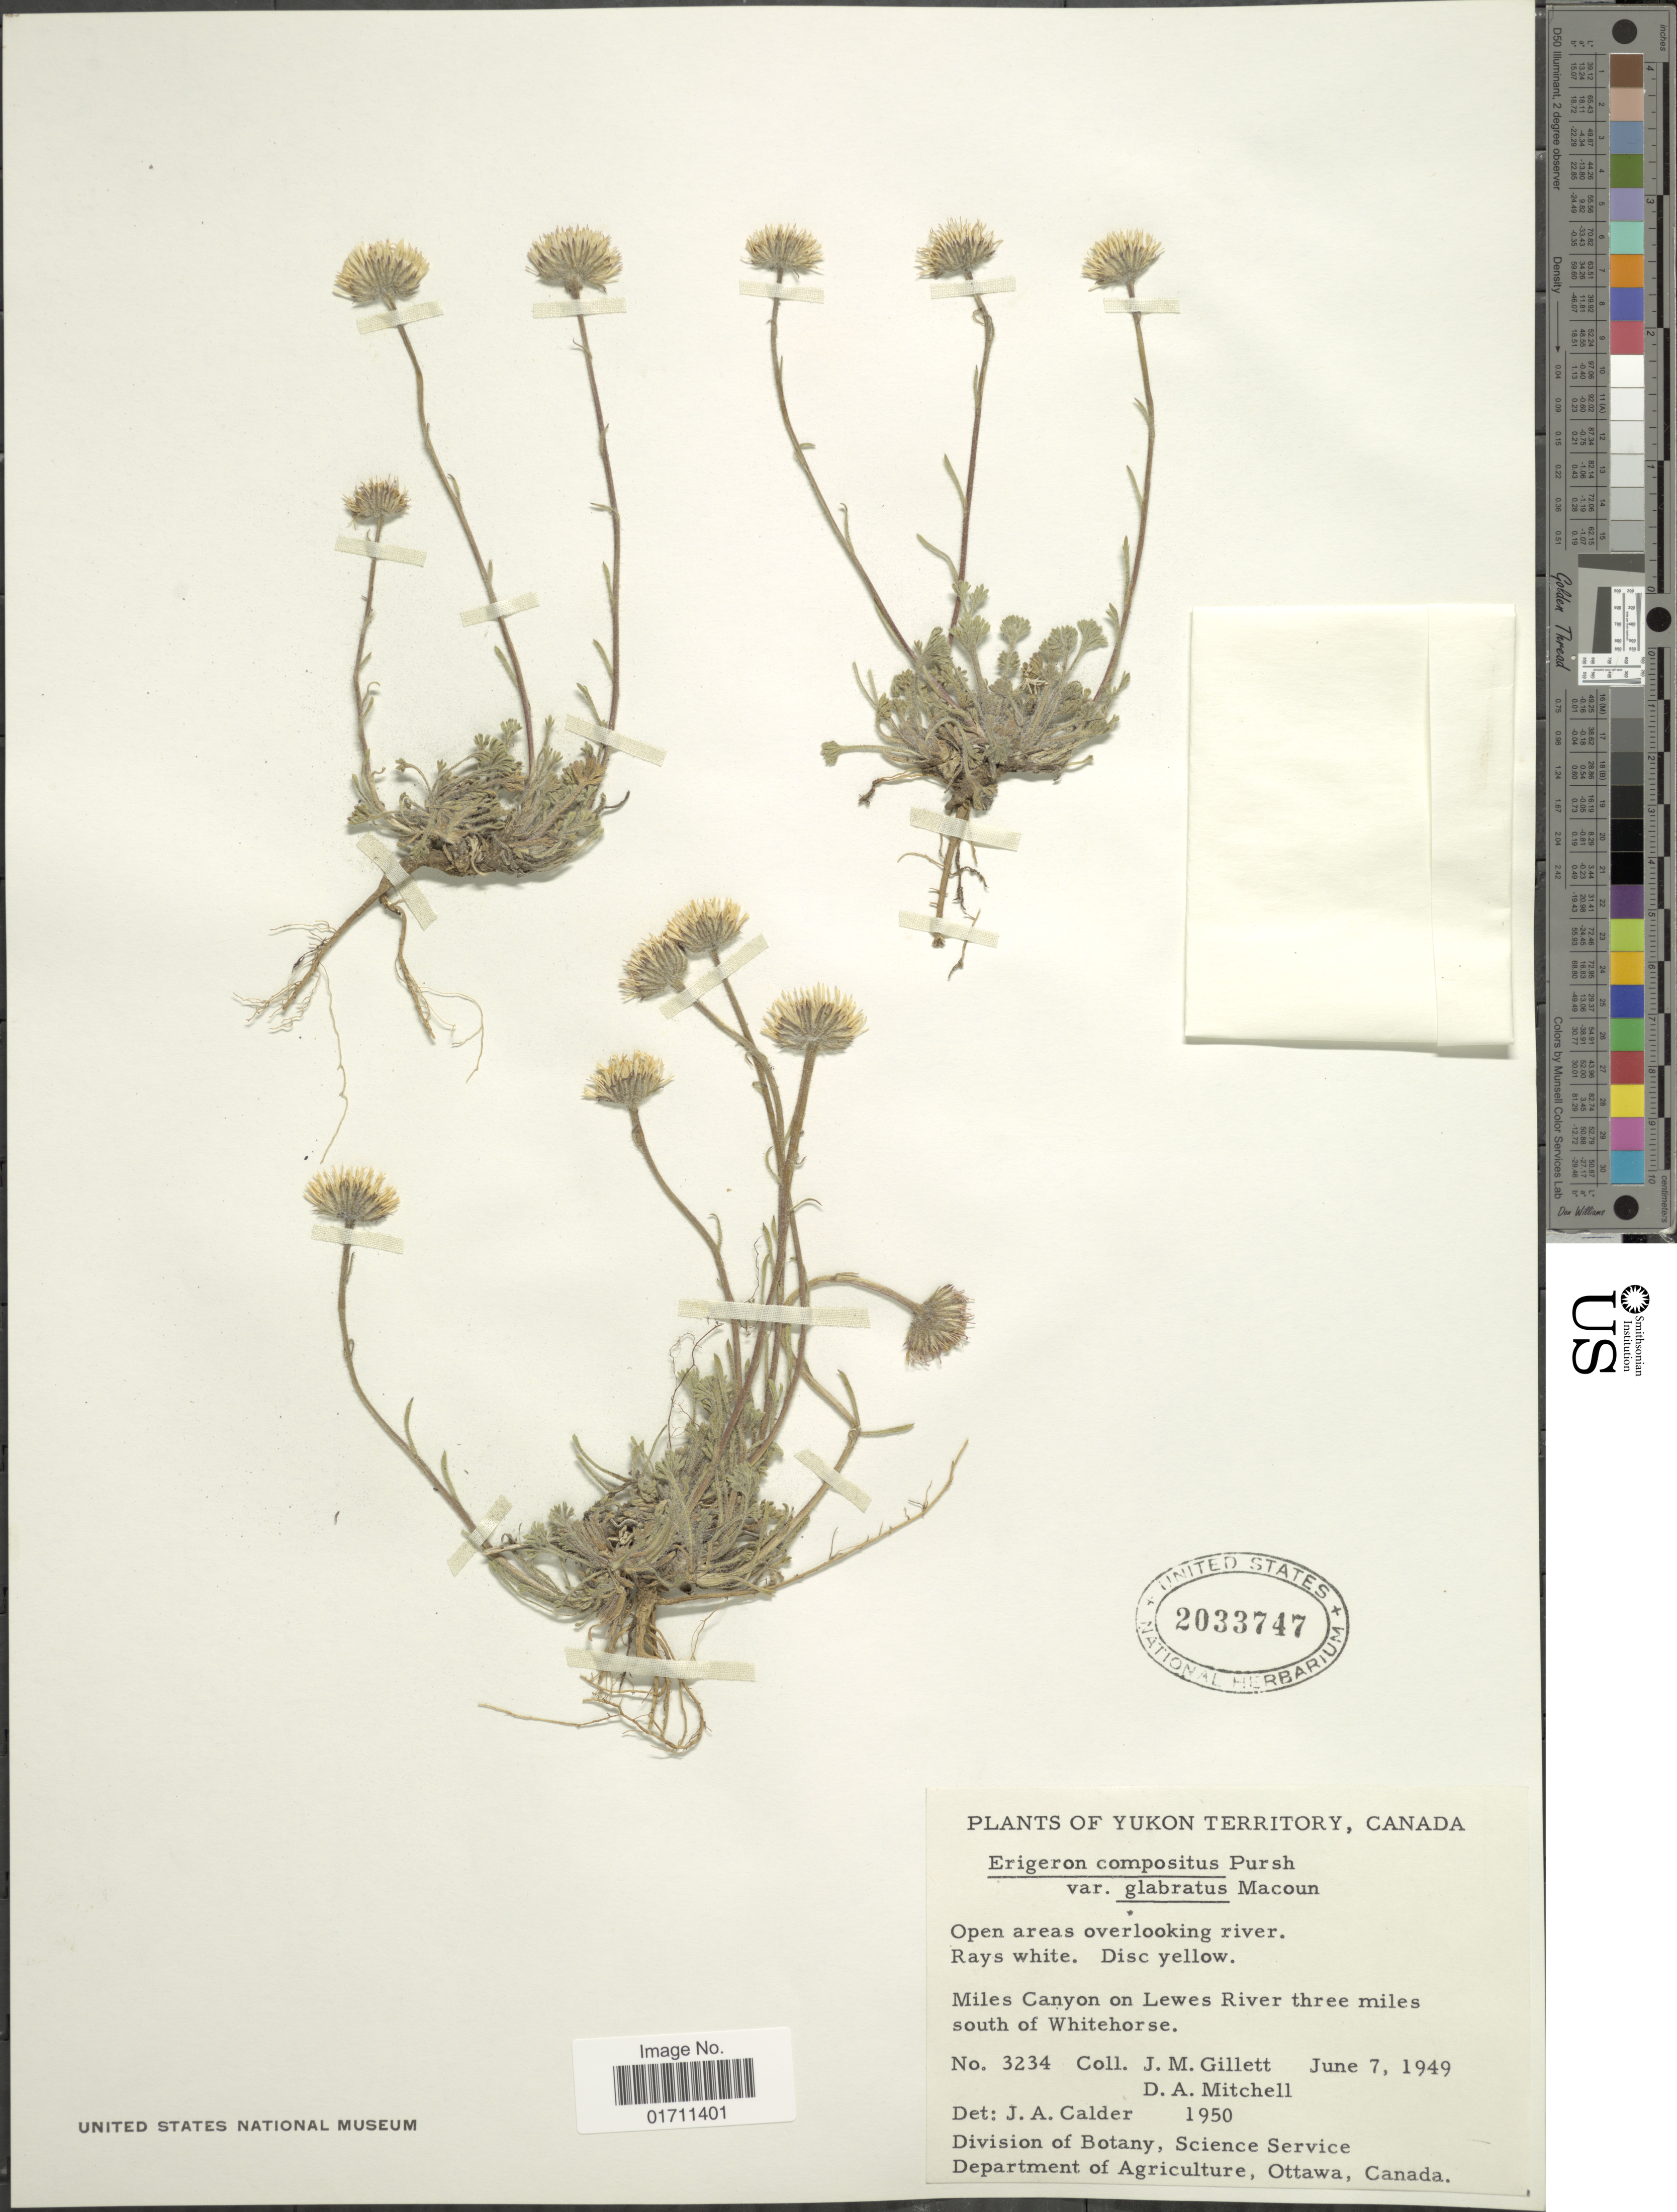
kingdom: Plantae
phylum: Tracheophyta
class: Magnoliopsida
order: Asterales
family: Asteraceae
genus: Erigeron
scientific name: Erigeron compositus var. glabratus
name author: Macoun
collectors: J. M. Gillett & D. Mitchell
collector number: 3234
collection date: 1949-06-07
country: Canada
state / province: Yukon Territory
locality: Open areas overlooking river, Miles Canyon on Lewes River three miles south of Whitehorse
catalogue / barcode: US 2033747